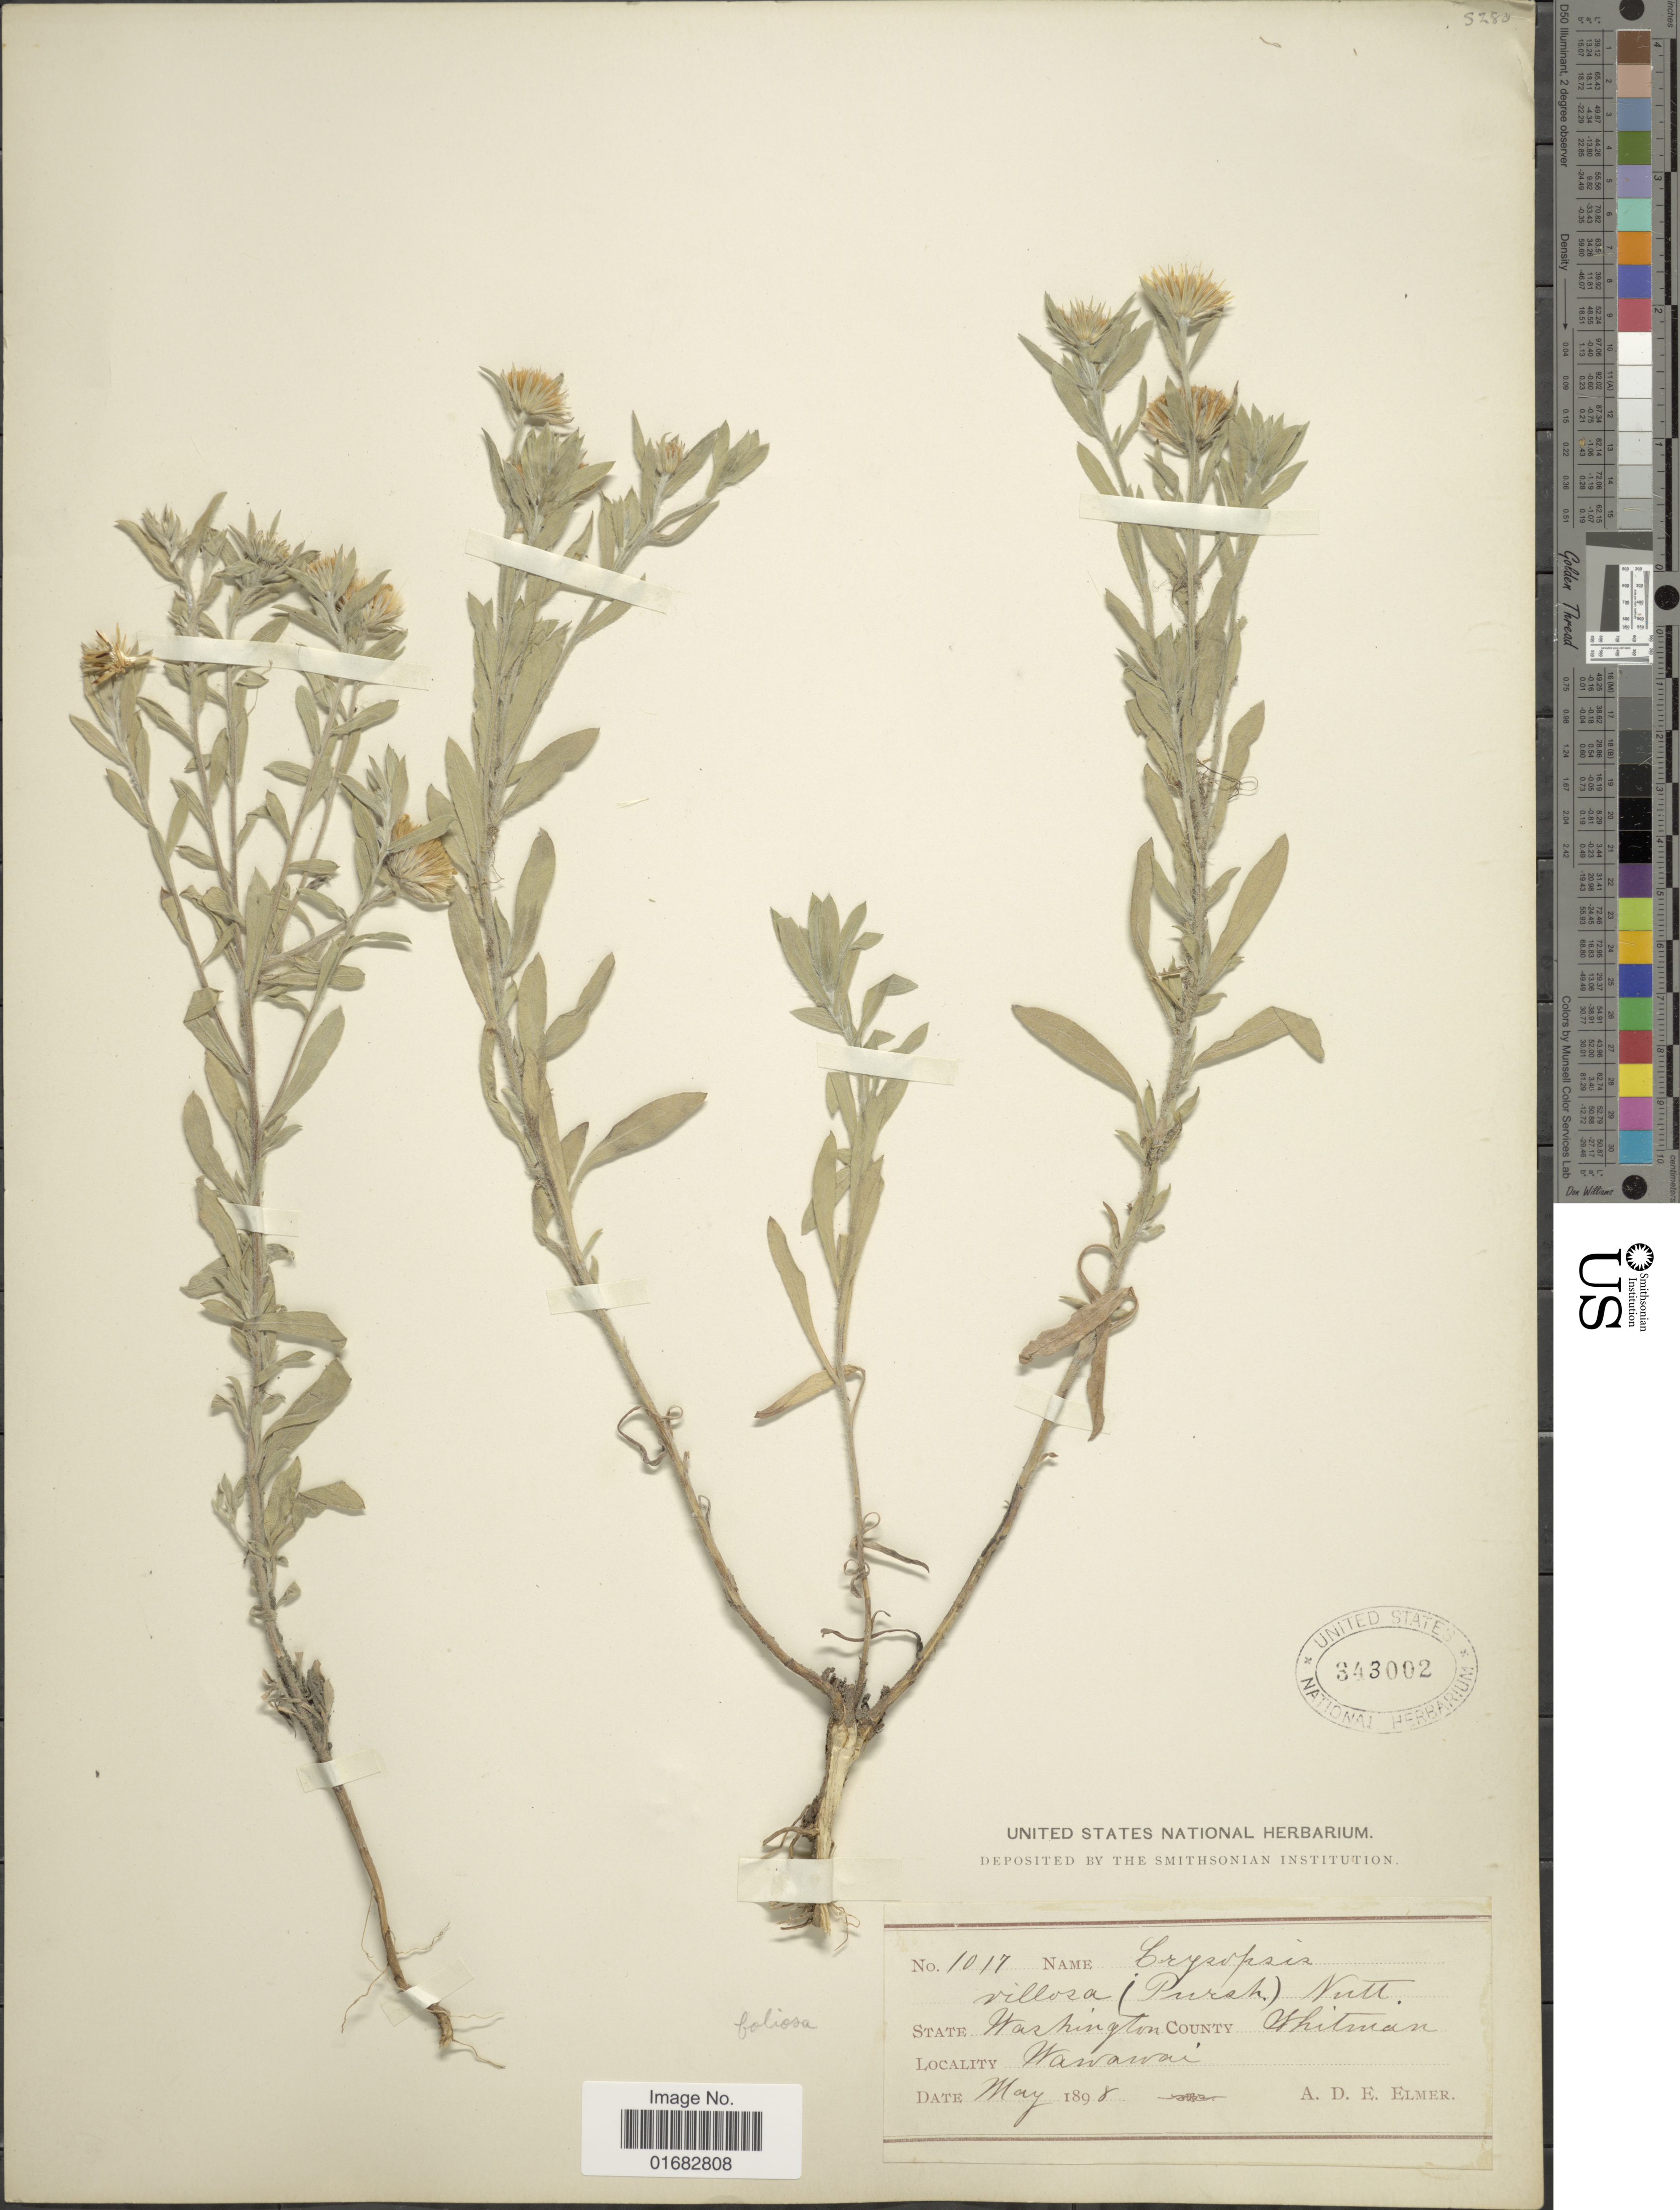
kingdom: Plantae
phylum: Tracheophyta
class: Magnoliopsida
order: Asterales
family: Asteraceae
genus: Heterotheca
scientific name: Heterotheca villosa var. foliosa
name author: (Nutt.) V.L. Harms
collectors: A. D. E. Elmer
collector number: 1017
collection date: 1898-05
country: United States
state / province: Washington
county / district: Whitman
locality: County Whitman. Wawawai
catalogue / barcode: US 343002